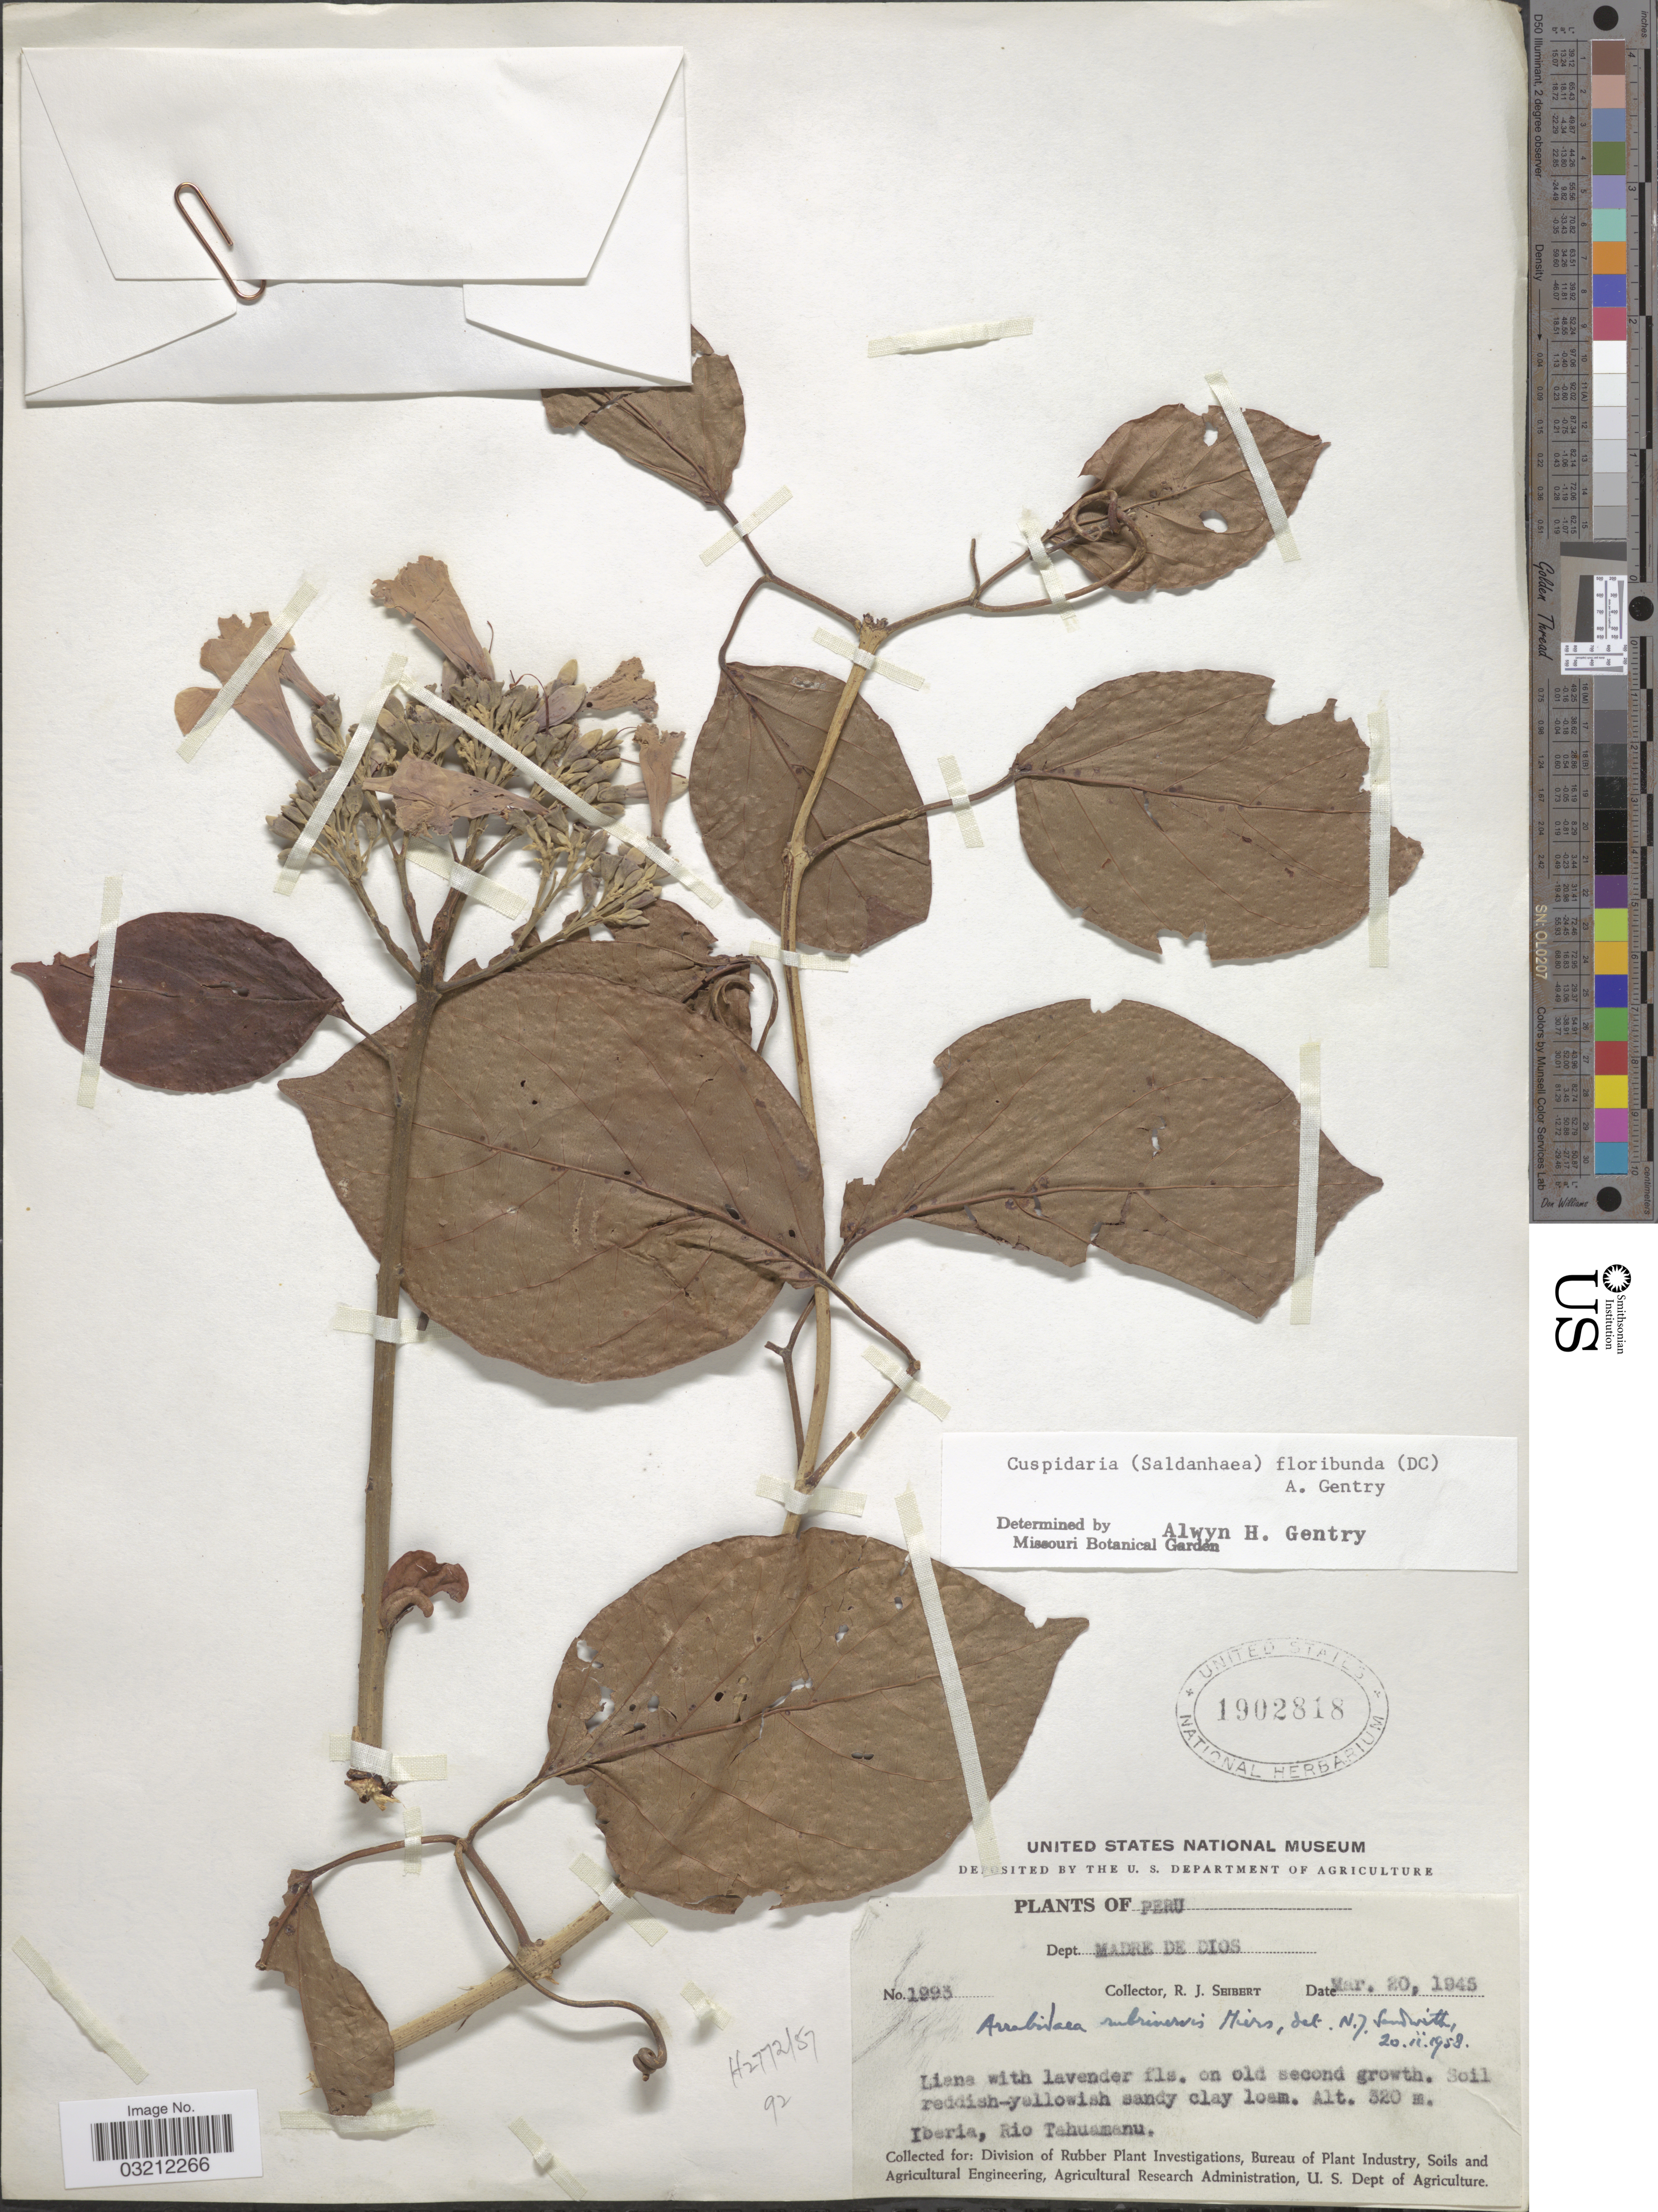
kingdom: Plantae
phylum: Tracheophyta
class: Magnoliopsida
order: Lamiales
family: Bignoniaceae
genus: Cuspidaria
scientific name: Cuspidaria floribunda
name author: (A. DC.) A.H. Gentry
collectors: R. J. Seibert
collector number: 1993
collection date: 1945-03-20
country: Peru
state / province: Madre de Dios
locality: Dept. Madre de Dios. Iberia, Rio Tahuamanu.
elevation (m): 320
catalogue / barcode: US 1902818